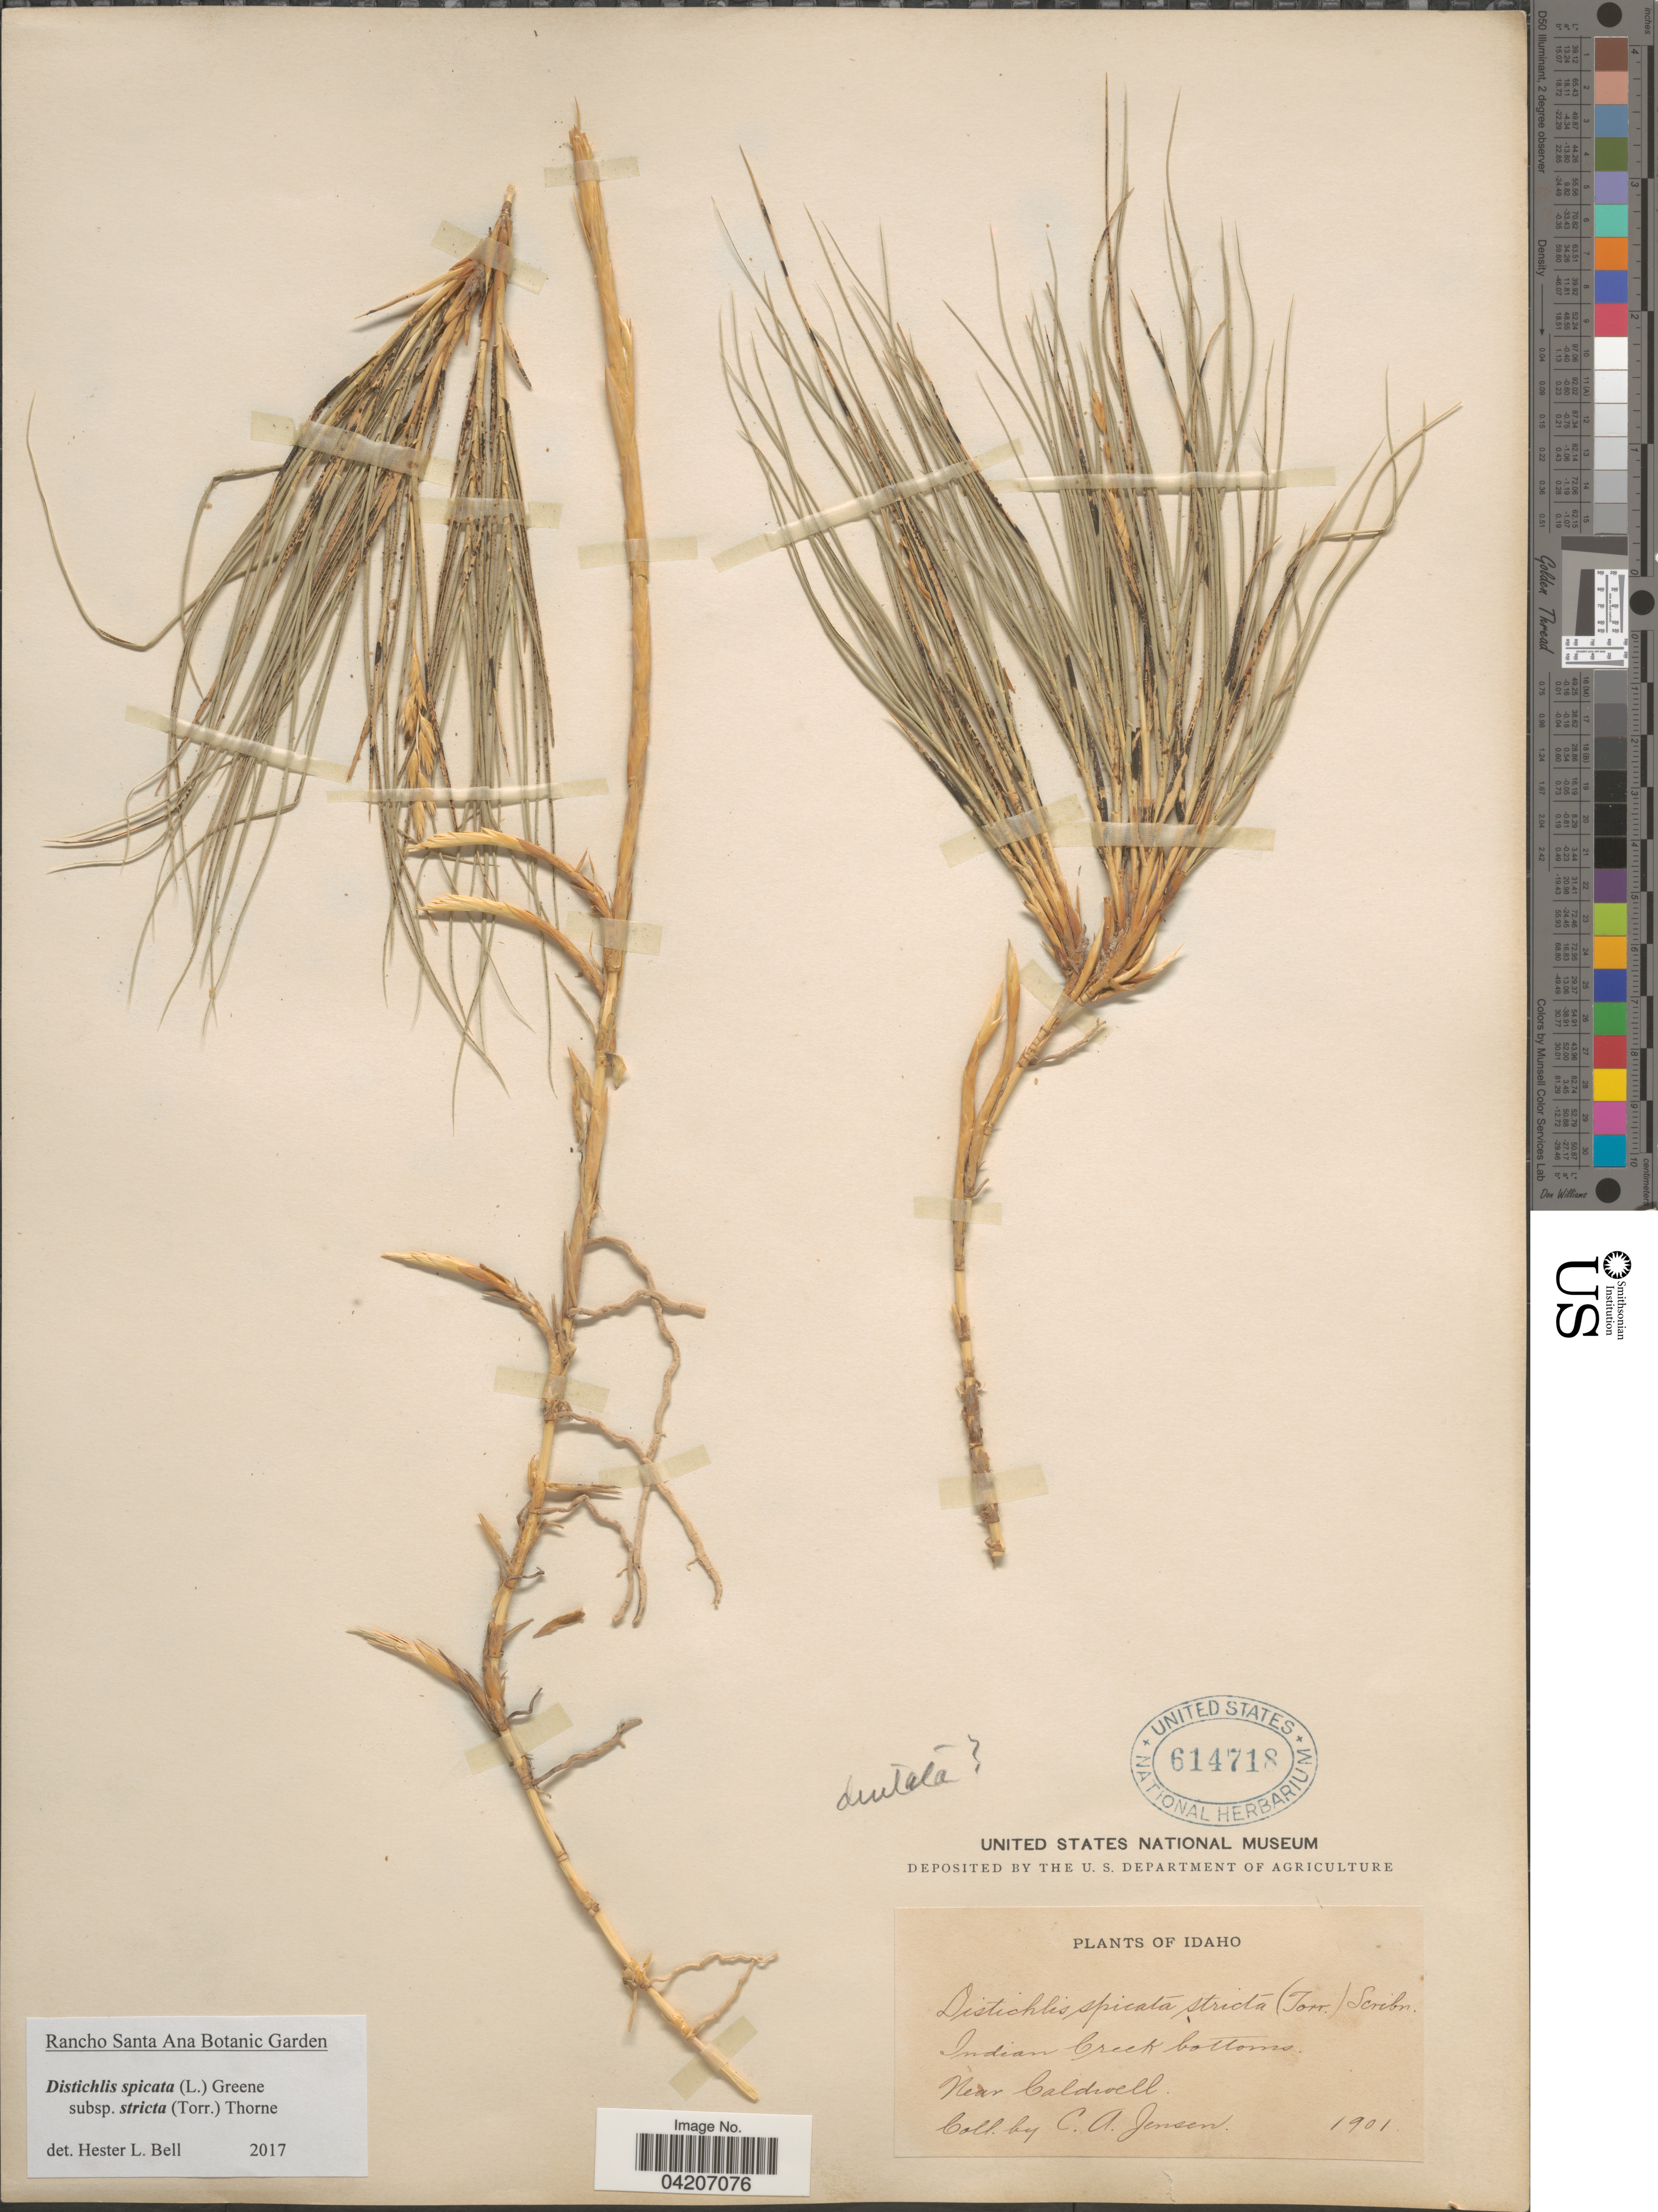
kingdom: Plantae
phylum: Tracheophyta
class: Liliopsida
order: Poales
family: Poaceae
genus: Distichlis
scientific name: Distichlis spicata subsp. stricta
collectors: C. Jensen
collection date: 1901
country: United States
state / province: Idaho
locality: Indian Creek bottoms. Near Caldwell.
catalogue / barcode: US 614718